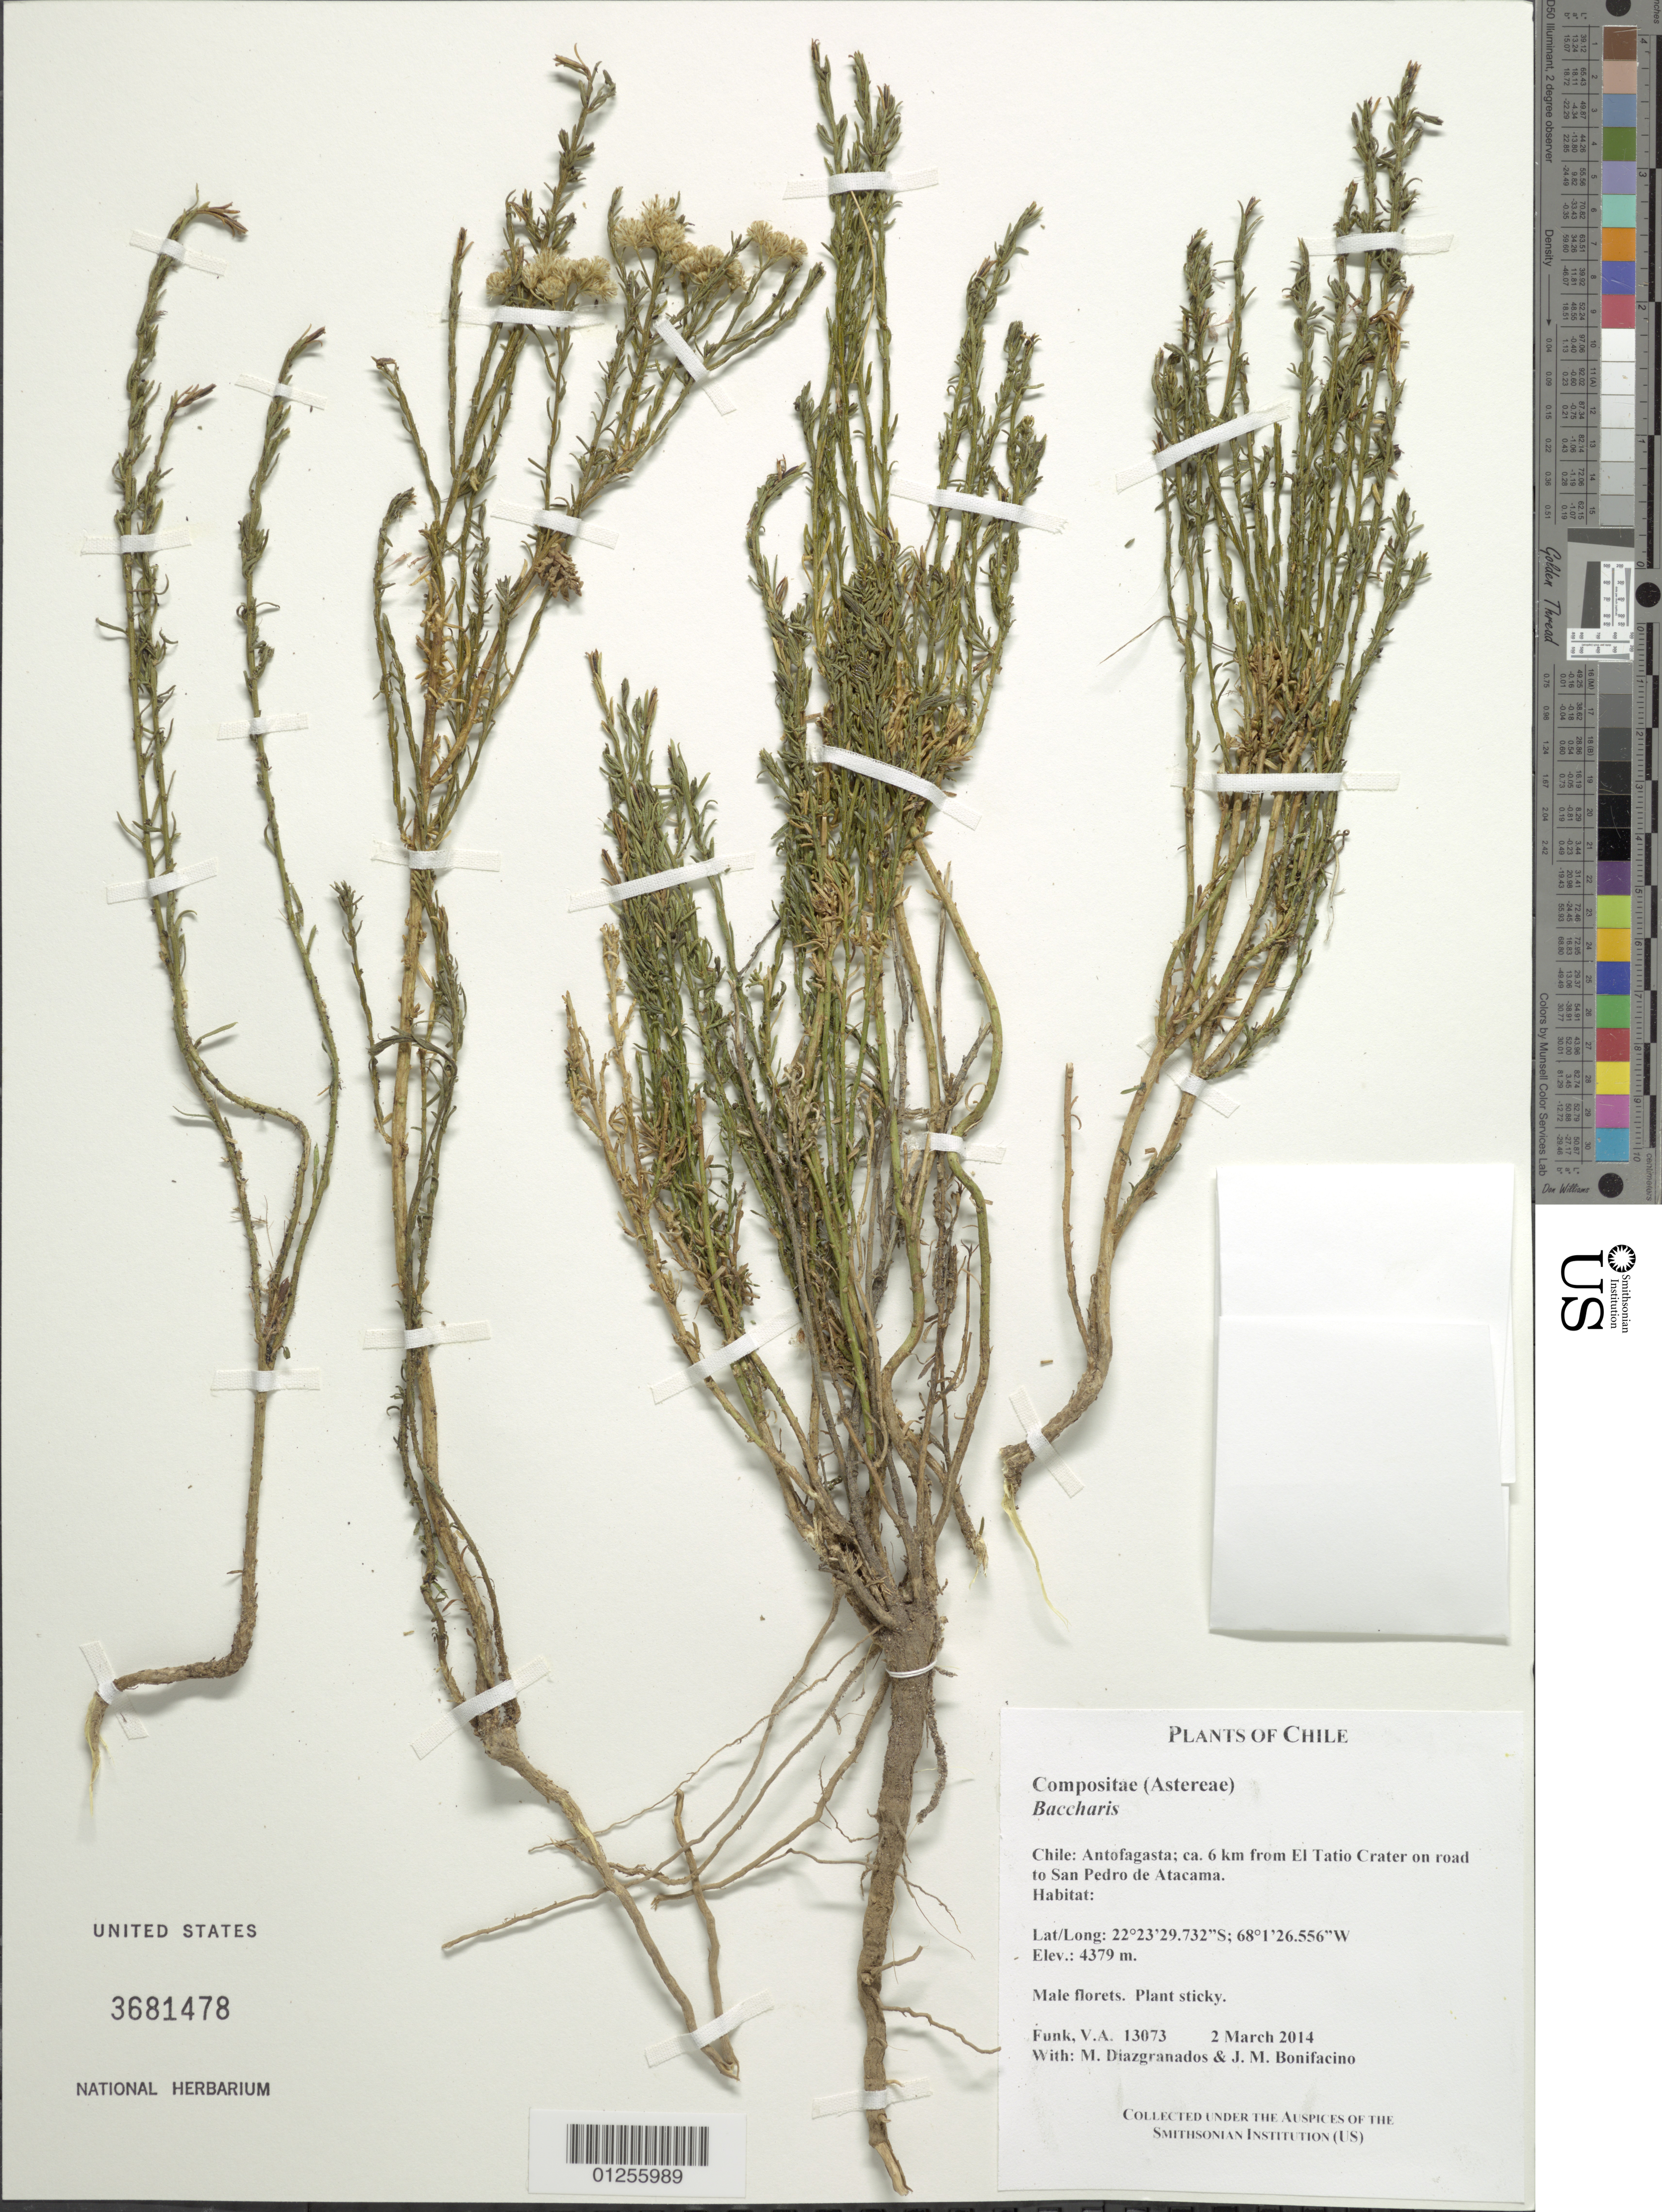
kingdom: Plantae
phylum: Tracheophyta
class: Magnoliopsida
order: Asterales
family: Asteraceae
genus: Baccharis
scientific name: Baccharis sp.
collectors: V. Funk, M. Diazgranados C. & M. Bonifacino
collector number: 13073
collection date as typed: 2 March 2014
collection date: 2014-03-02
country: Chile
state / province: Antofagasta (II)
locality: ca. 6 km from El Tatio Crater on road to San Pedro de Atacama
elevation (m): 4379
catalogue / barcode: US 3681478